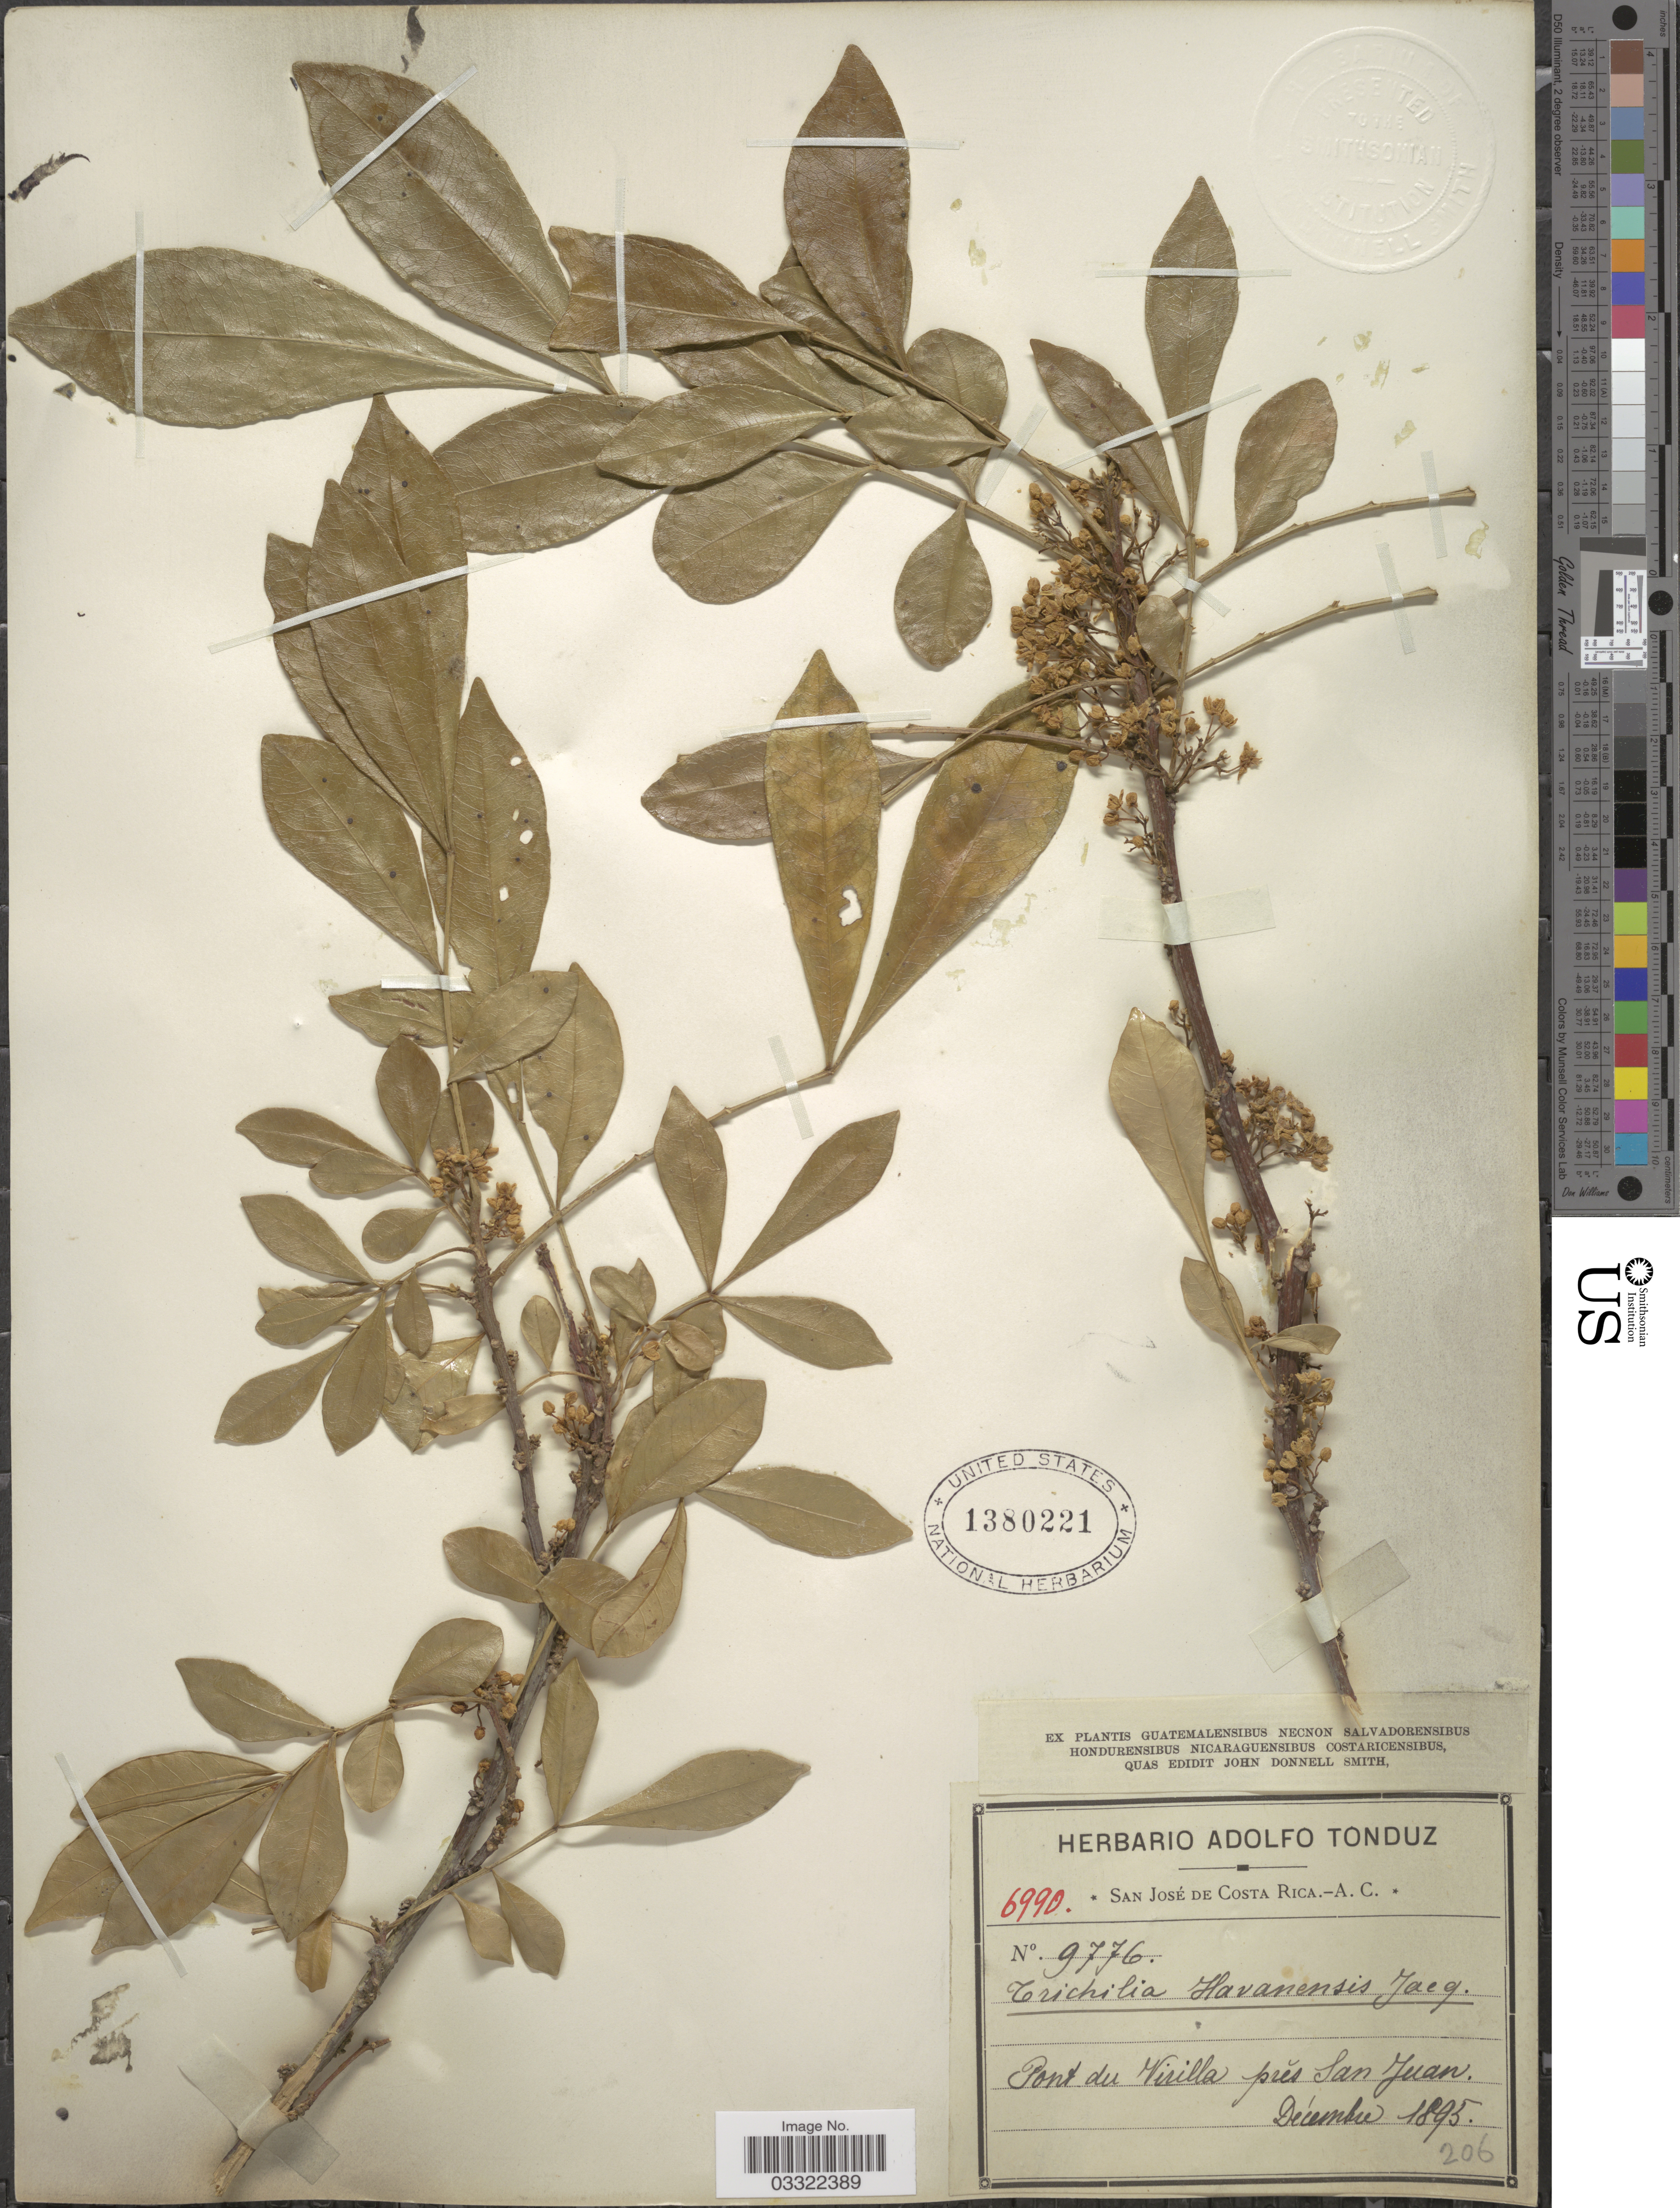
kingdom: Plantae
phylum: Tracheophyta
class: Magnoliopsida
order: Sapindales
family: Meliaceae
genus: Trichilia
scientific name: Trichilia havanensis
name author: Jacq.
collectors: ex Herb. Adolfo Tonduz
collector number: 9776/6990?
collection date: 1895-12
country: Costa Rica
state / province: San José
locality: Pont du Virilla prés San Juan.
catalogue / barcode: US 1380221